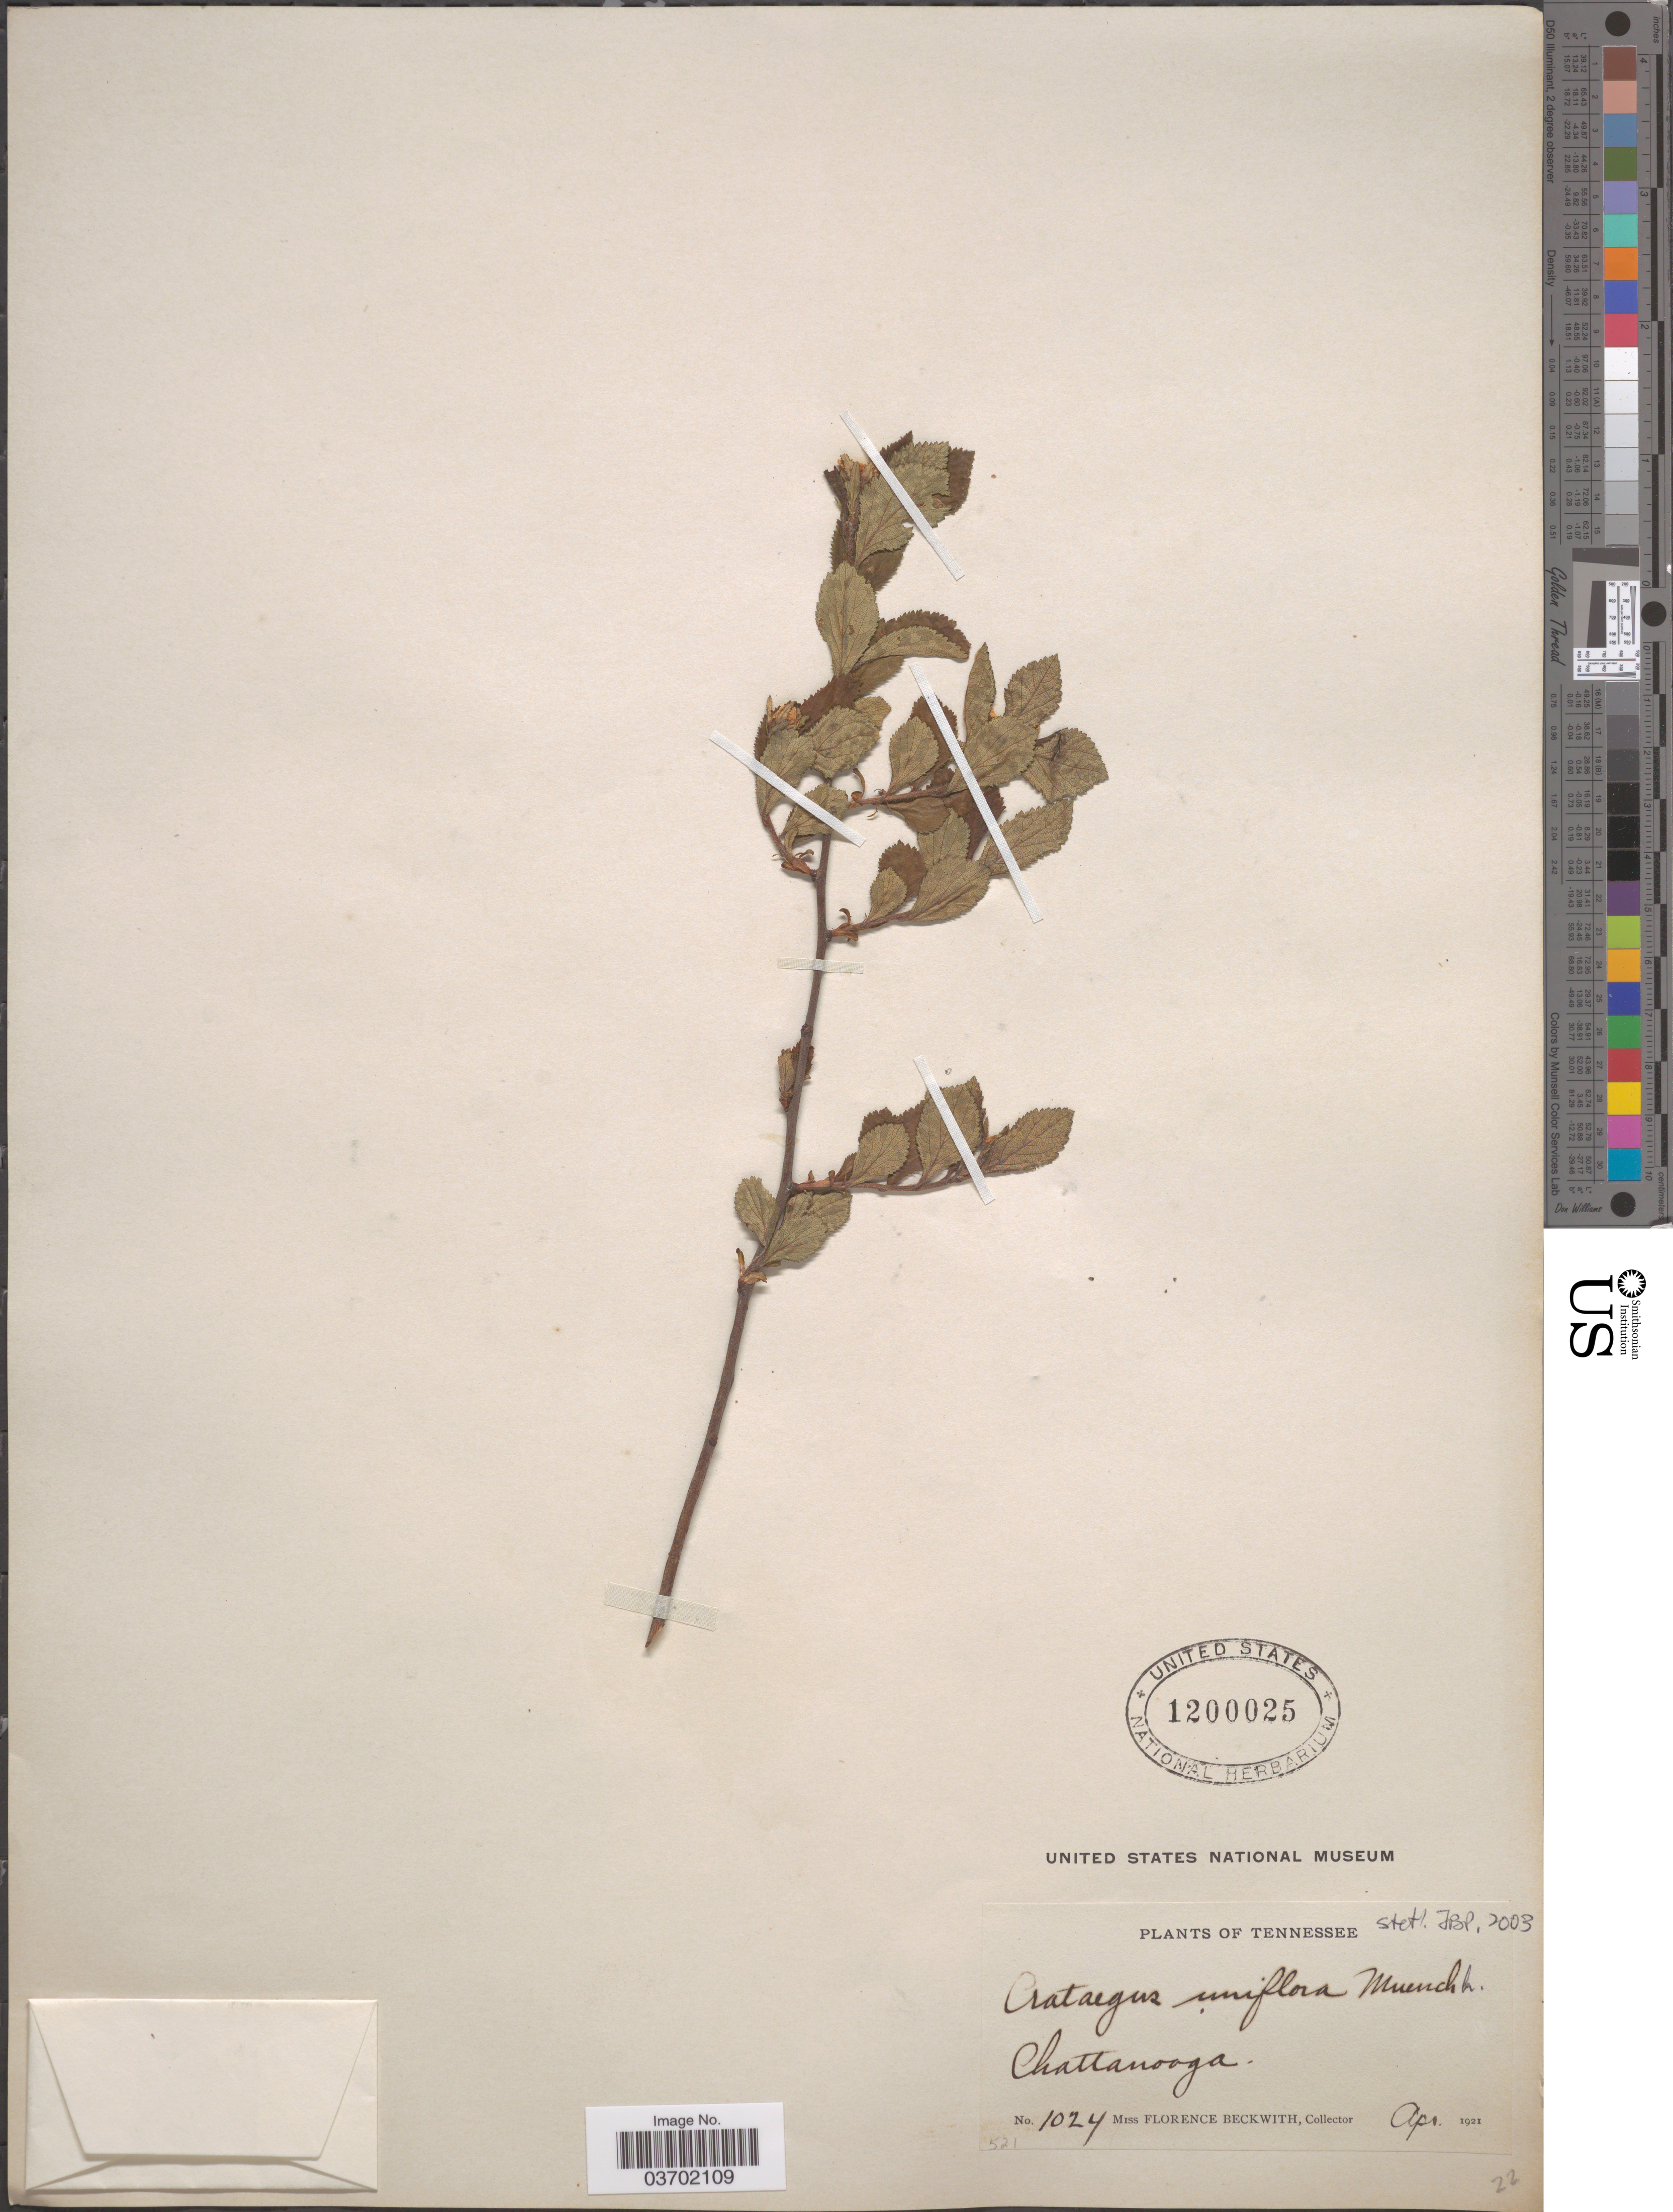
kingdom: Plantae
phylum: Tracheophyta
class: Magnoliopsida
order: Rosales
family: Rosaceae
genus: Crataegus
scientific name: Crataegus uniflora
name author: Münchh.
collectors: F. Beckwith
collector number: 1024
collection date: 1921-04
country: United States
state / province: Tennessee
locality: Chattanooga.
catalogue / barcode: US 1200025